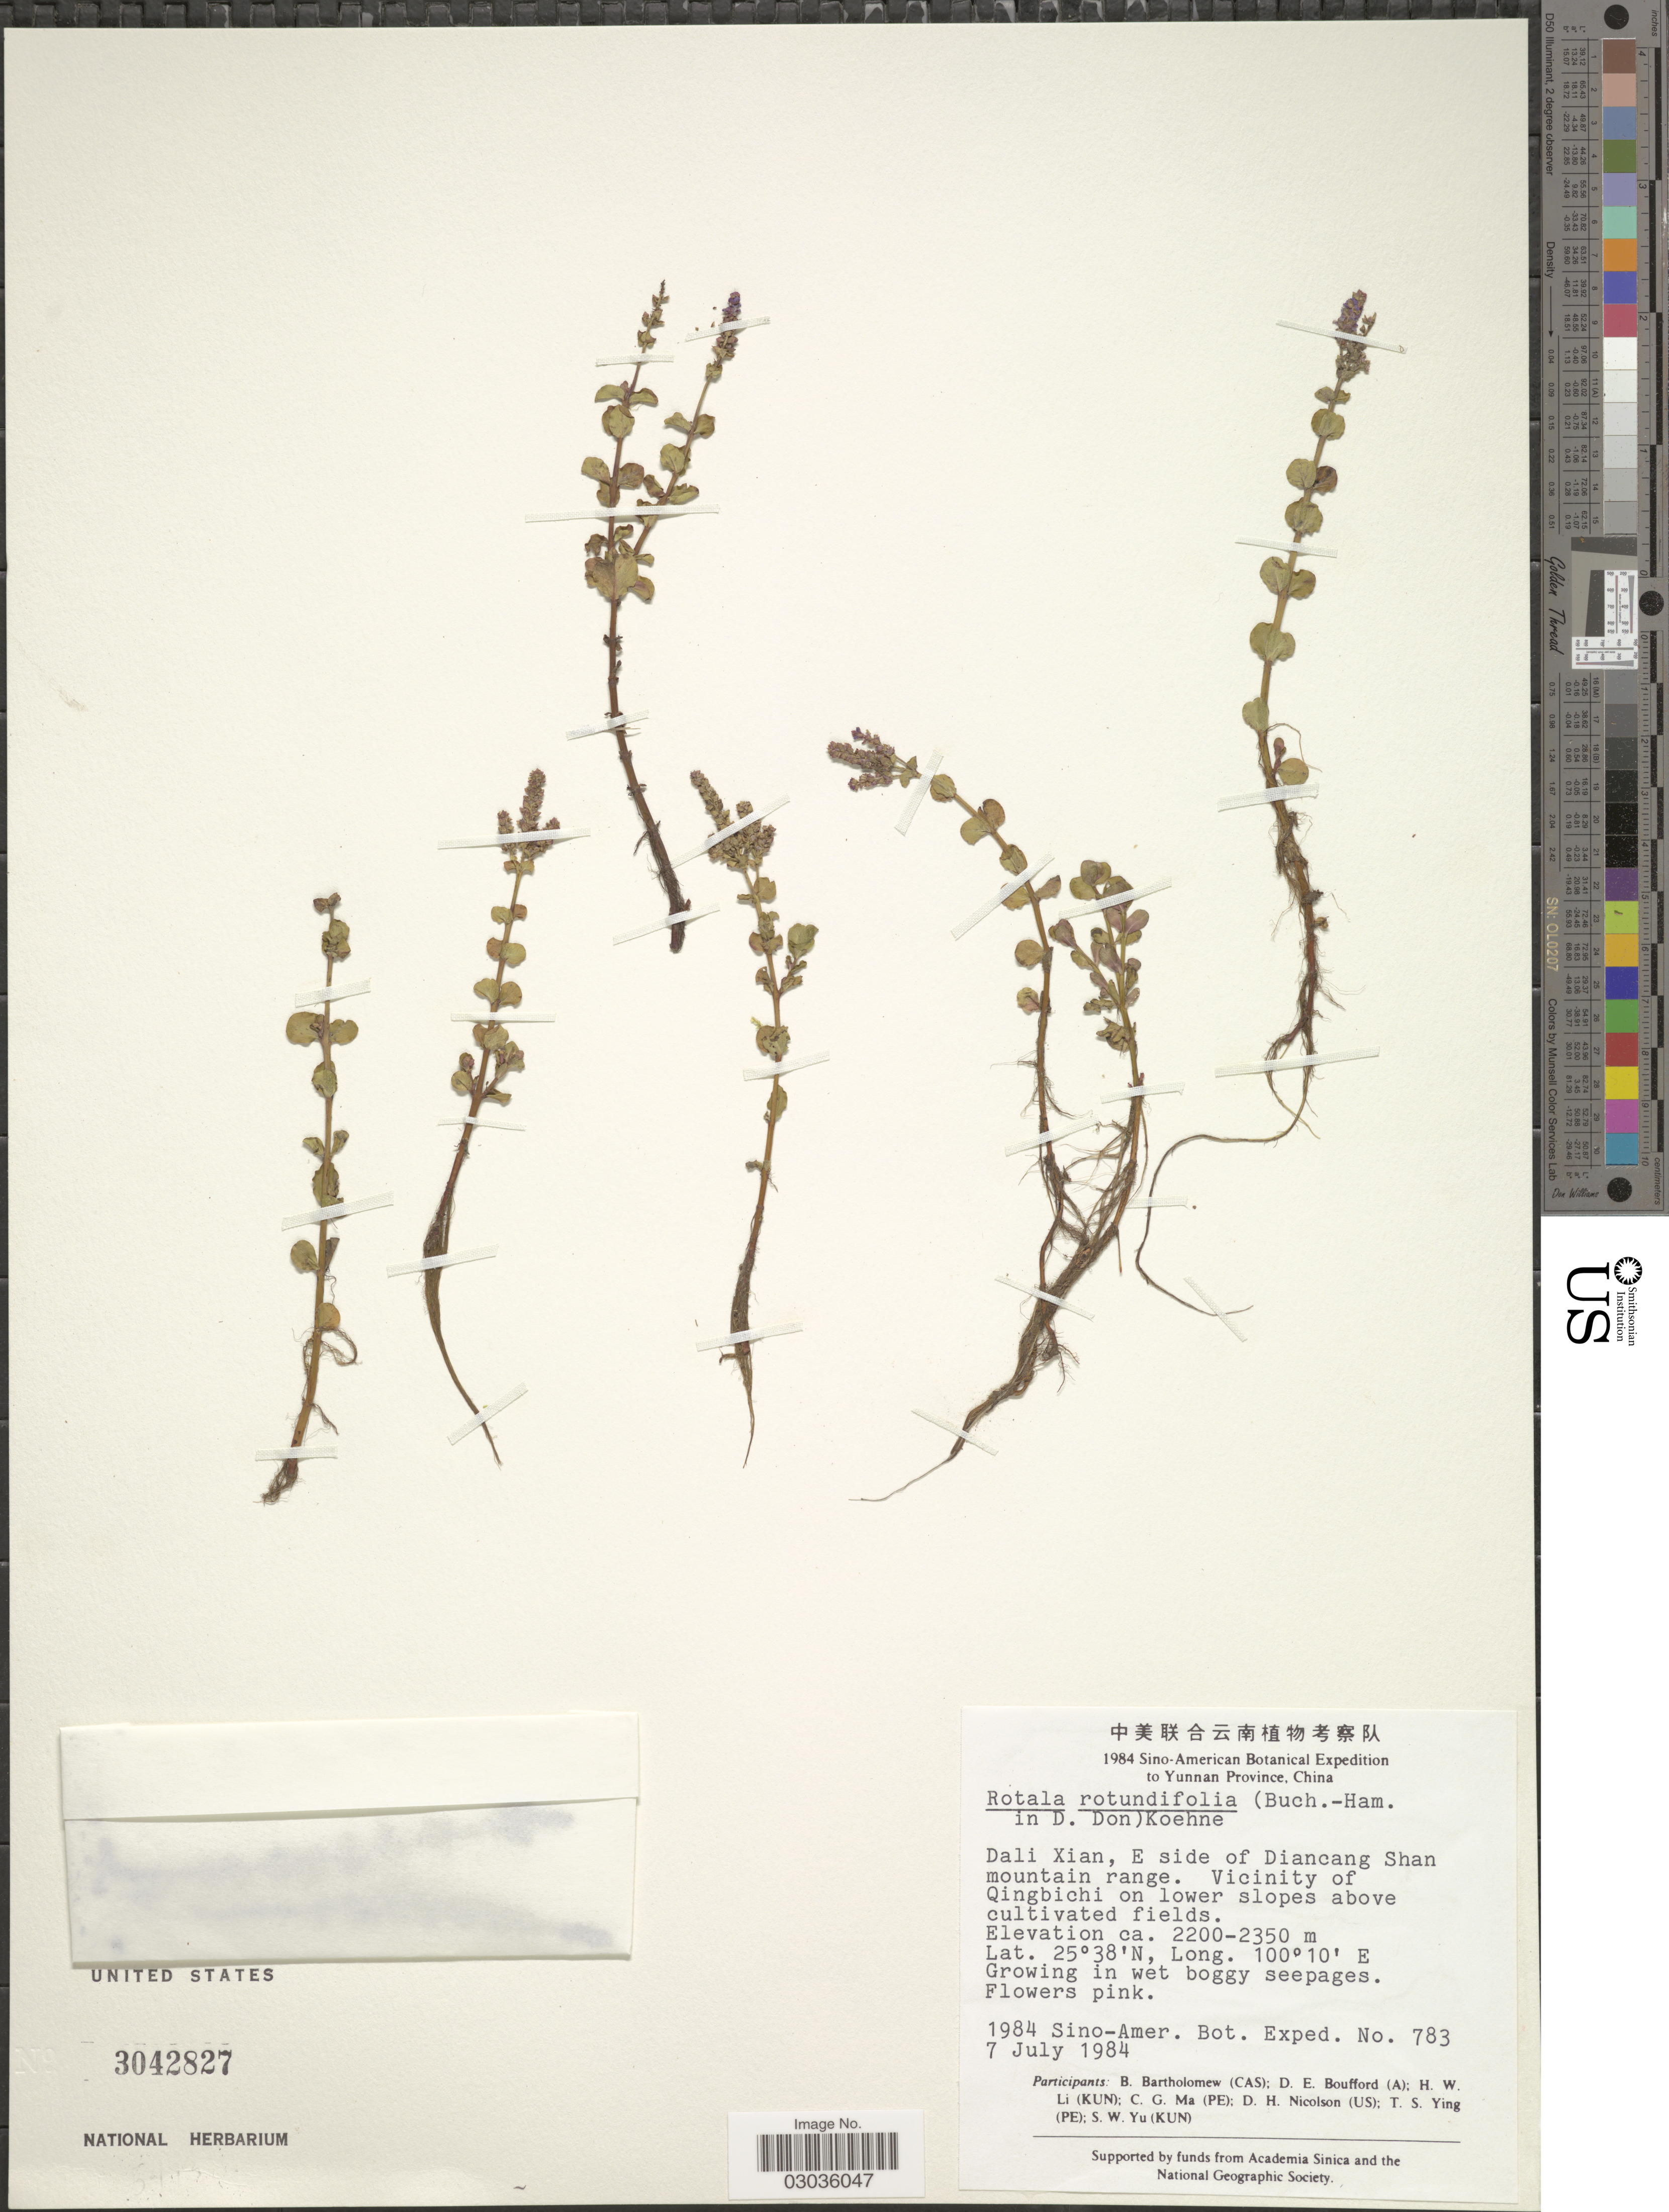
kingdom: Plantae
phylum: Tracheophyta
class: Magnoliopsida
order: Myrtales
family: Lythraceae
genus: Rotala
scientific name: Rotala rotundifolia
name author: (Buch.-Ham. & Roxb.) Koehne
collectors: Sino-Amer. Bot. Exped. 1984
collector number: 783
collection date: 1984-07-07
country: China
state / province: Yunnan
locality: Dali Xian, E side of Diancang Shan mountain range. Vicinity of Qingbichi on lower slopes above cultivated fields.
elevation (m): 2200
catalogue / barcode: US 3042827